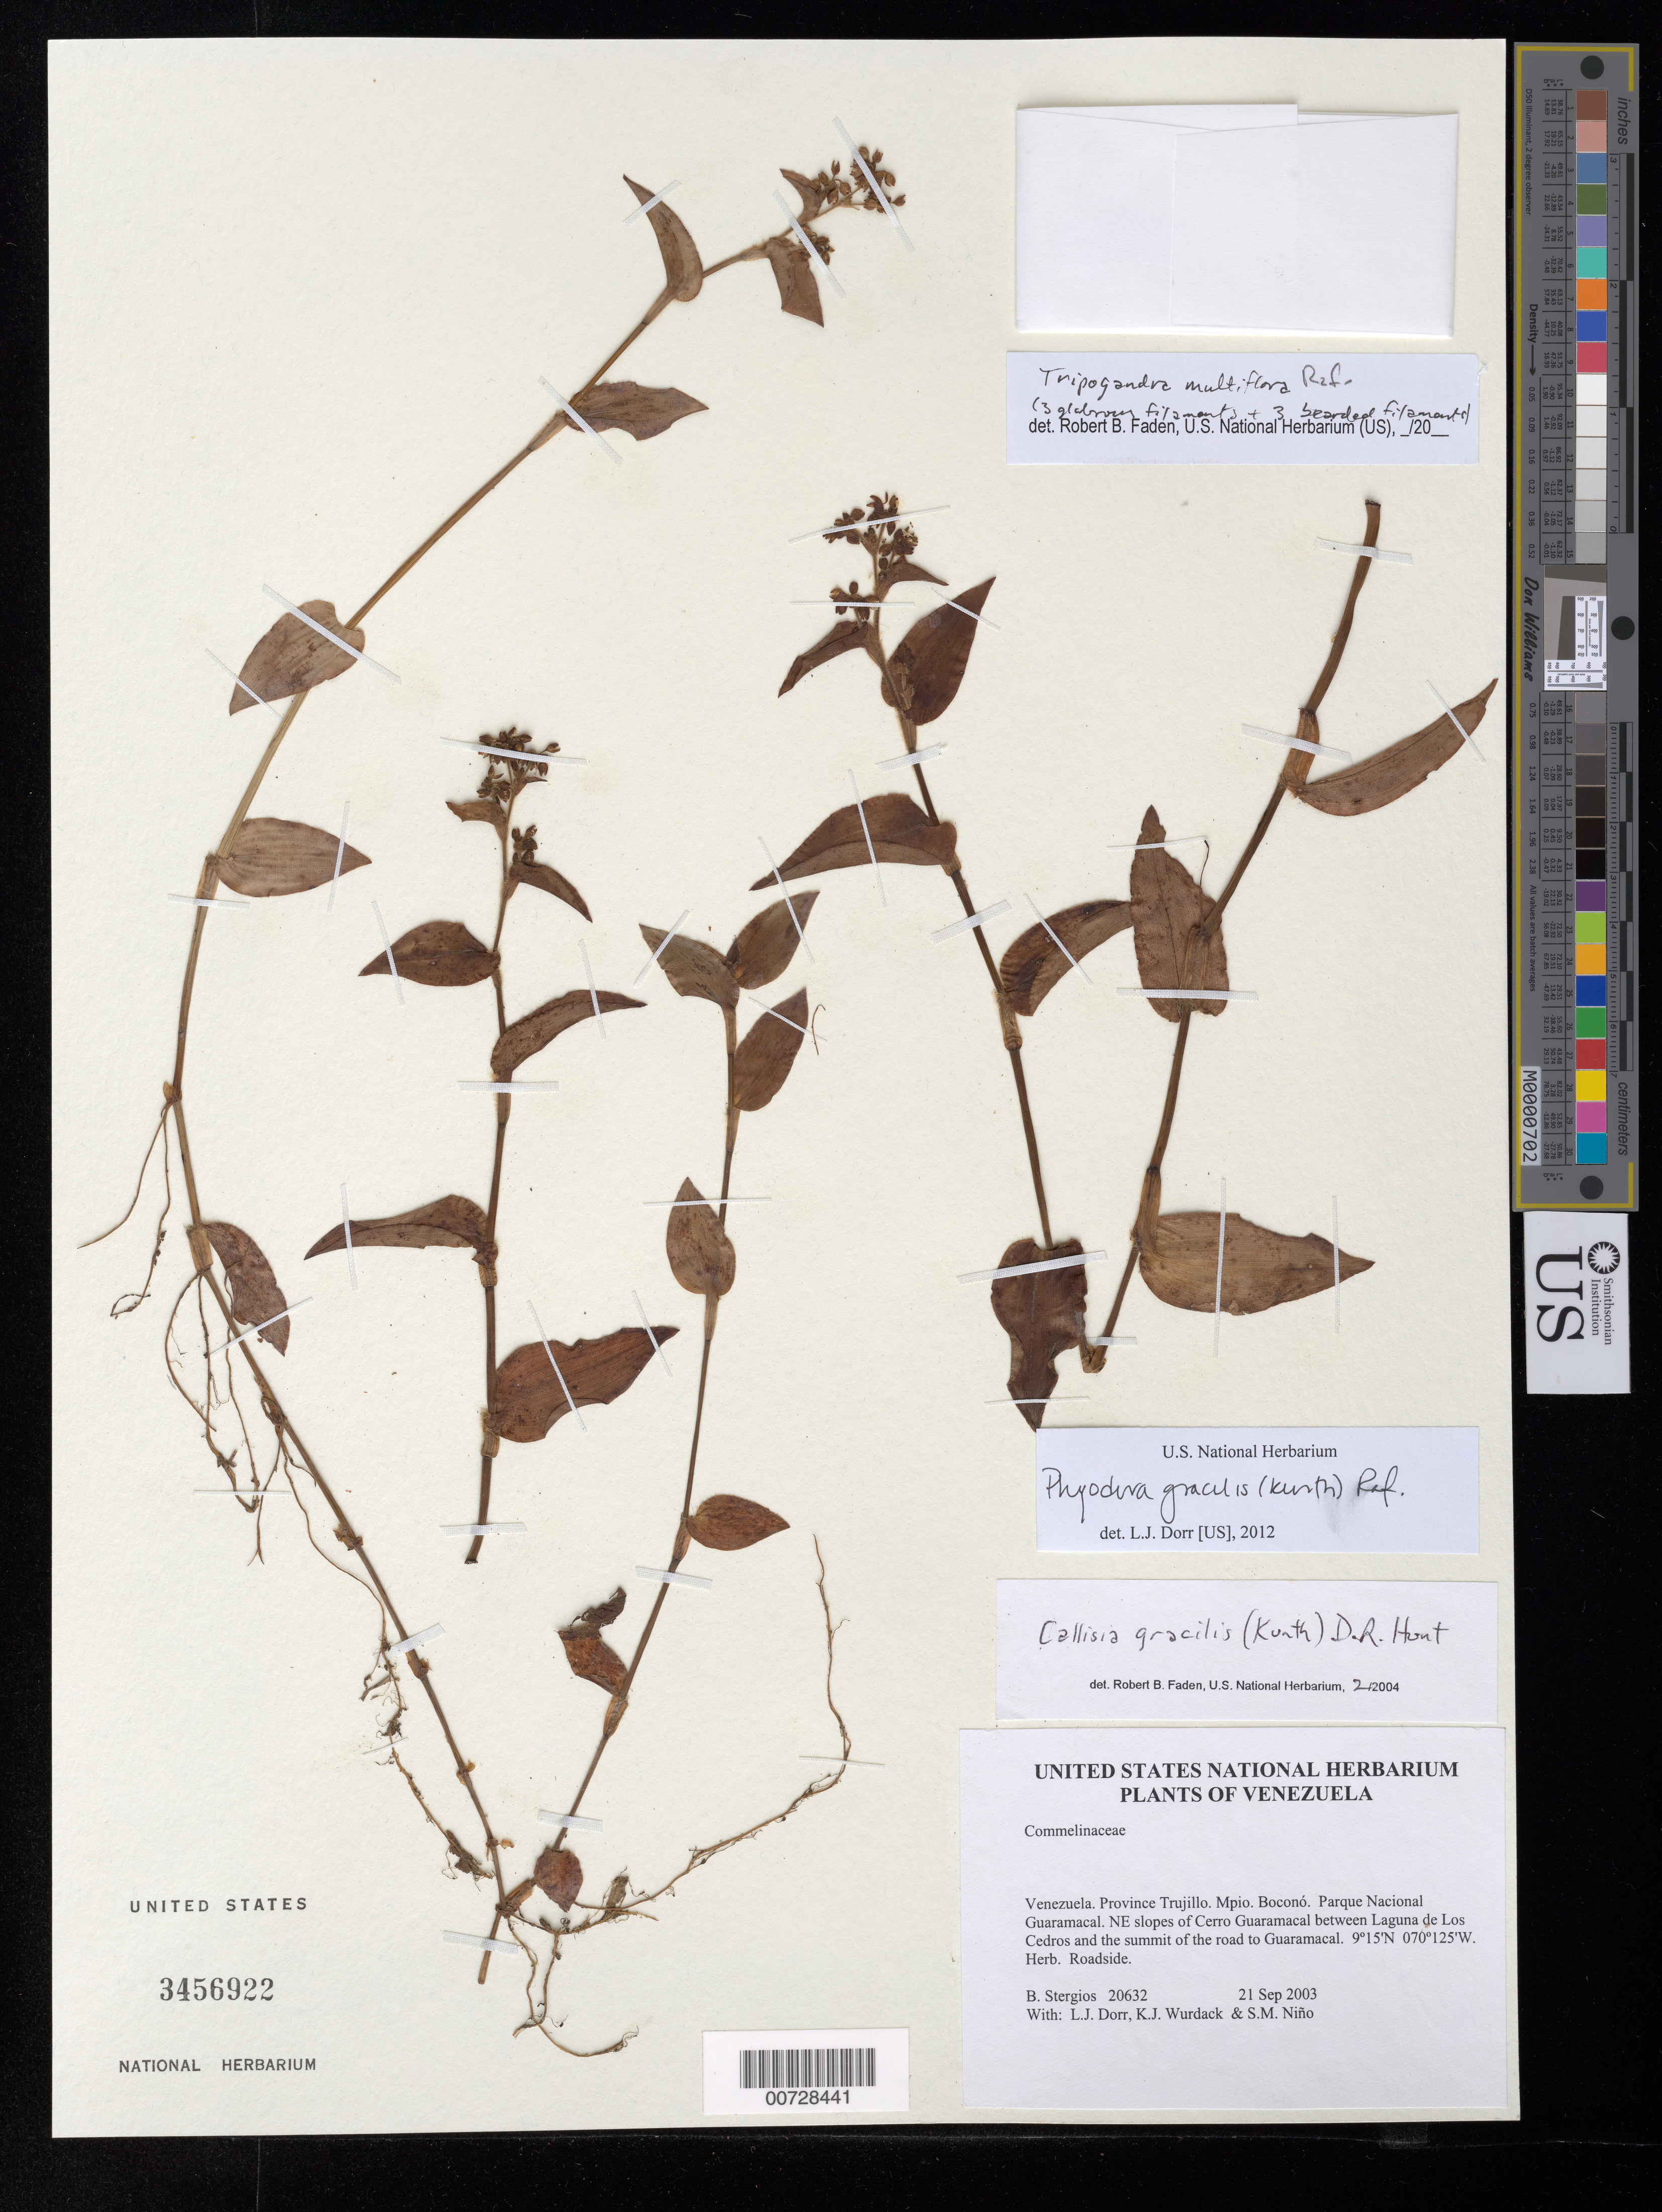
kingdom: Plantae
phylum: Tracheophyta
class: Liliopsida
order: Commelinales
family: Commelinaceae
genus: Tripogandra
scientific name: Tripogandra multiflora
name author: (Sw.) Raf.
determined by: Faden, Robert B., (US), Smithsonian Institution - National Museum of Natural History (UNITED STATES)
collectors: B. G. Stergios, L. J. Dorr, K. Wurdack & S. M. Niño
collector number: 20632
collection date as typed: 21 Sep 2003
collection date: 2003-09-21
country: Venezuela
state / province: Trujillo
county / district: Boconó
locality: Parque Nacional Guaramacal. NE slopes of Cerro Guaramacal between Laguna de Los Cedros and the summit of the road to Guaramacal.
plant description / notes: CAS, CTES, MO, PORT, US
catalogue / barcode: US 3456922